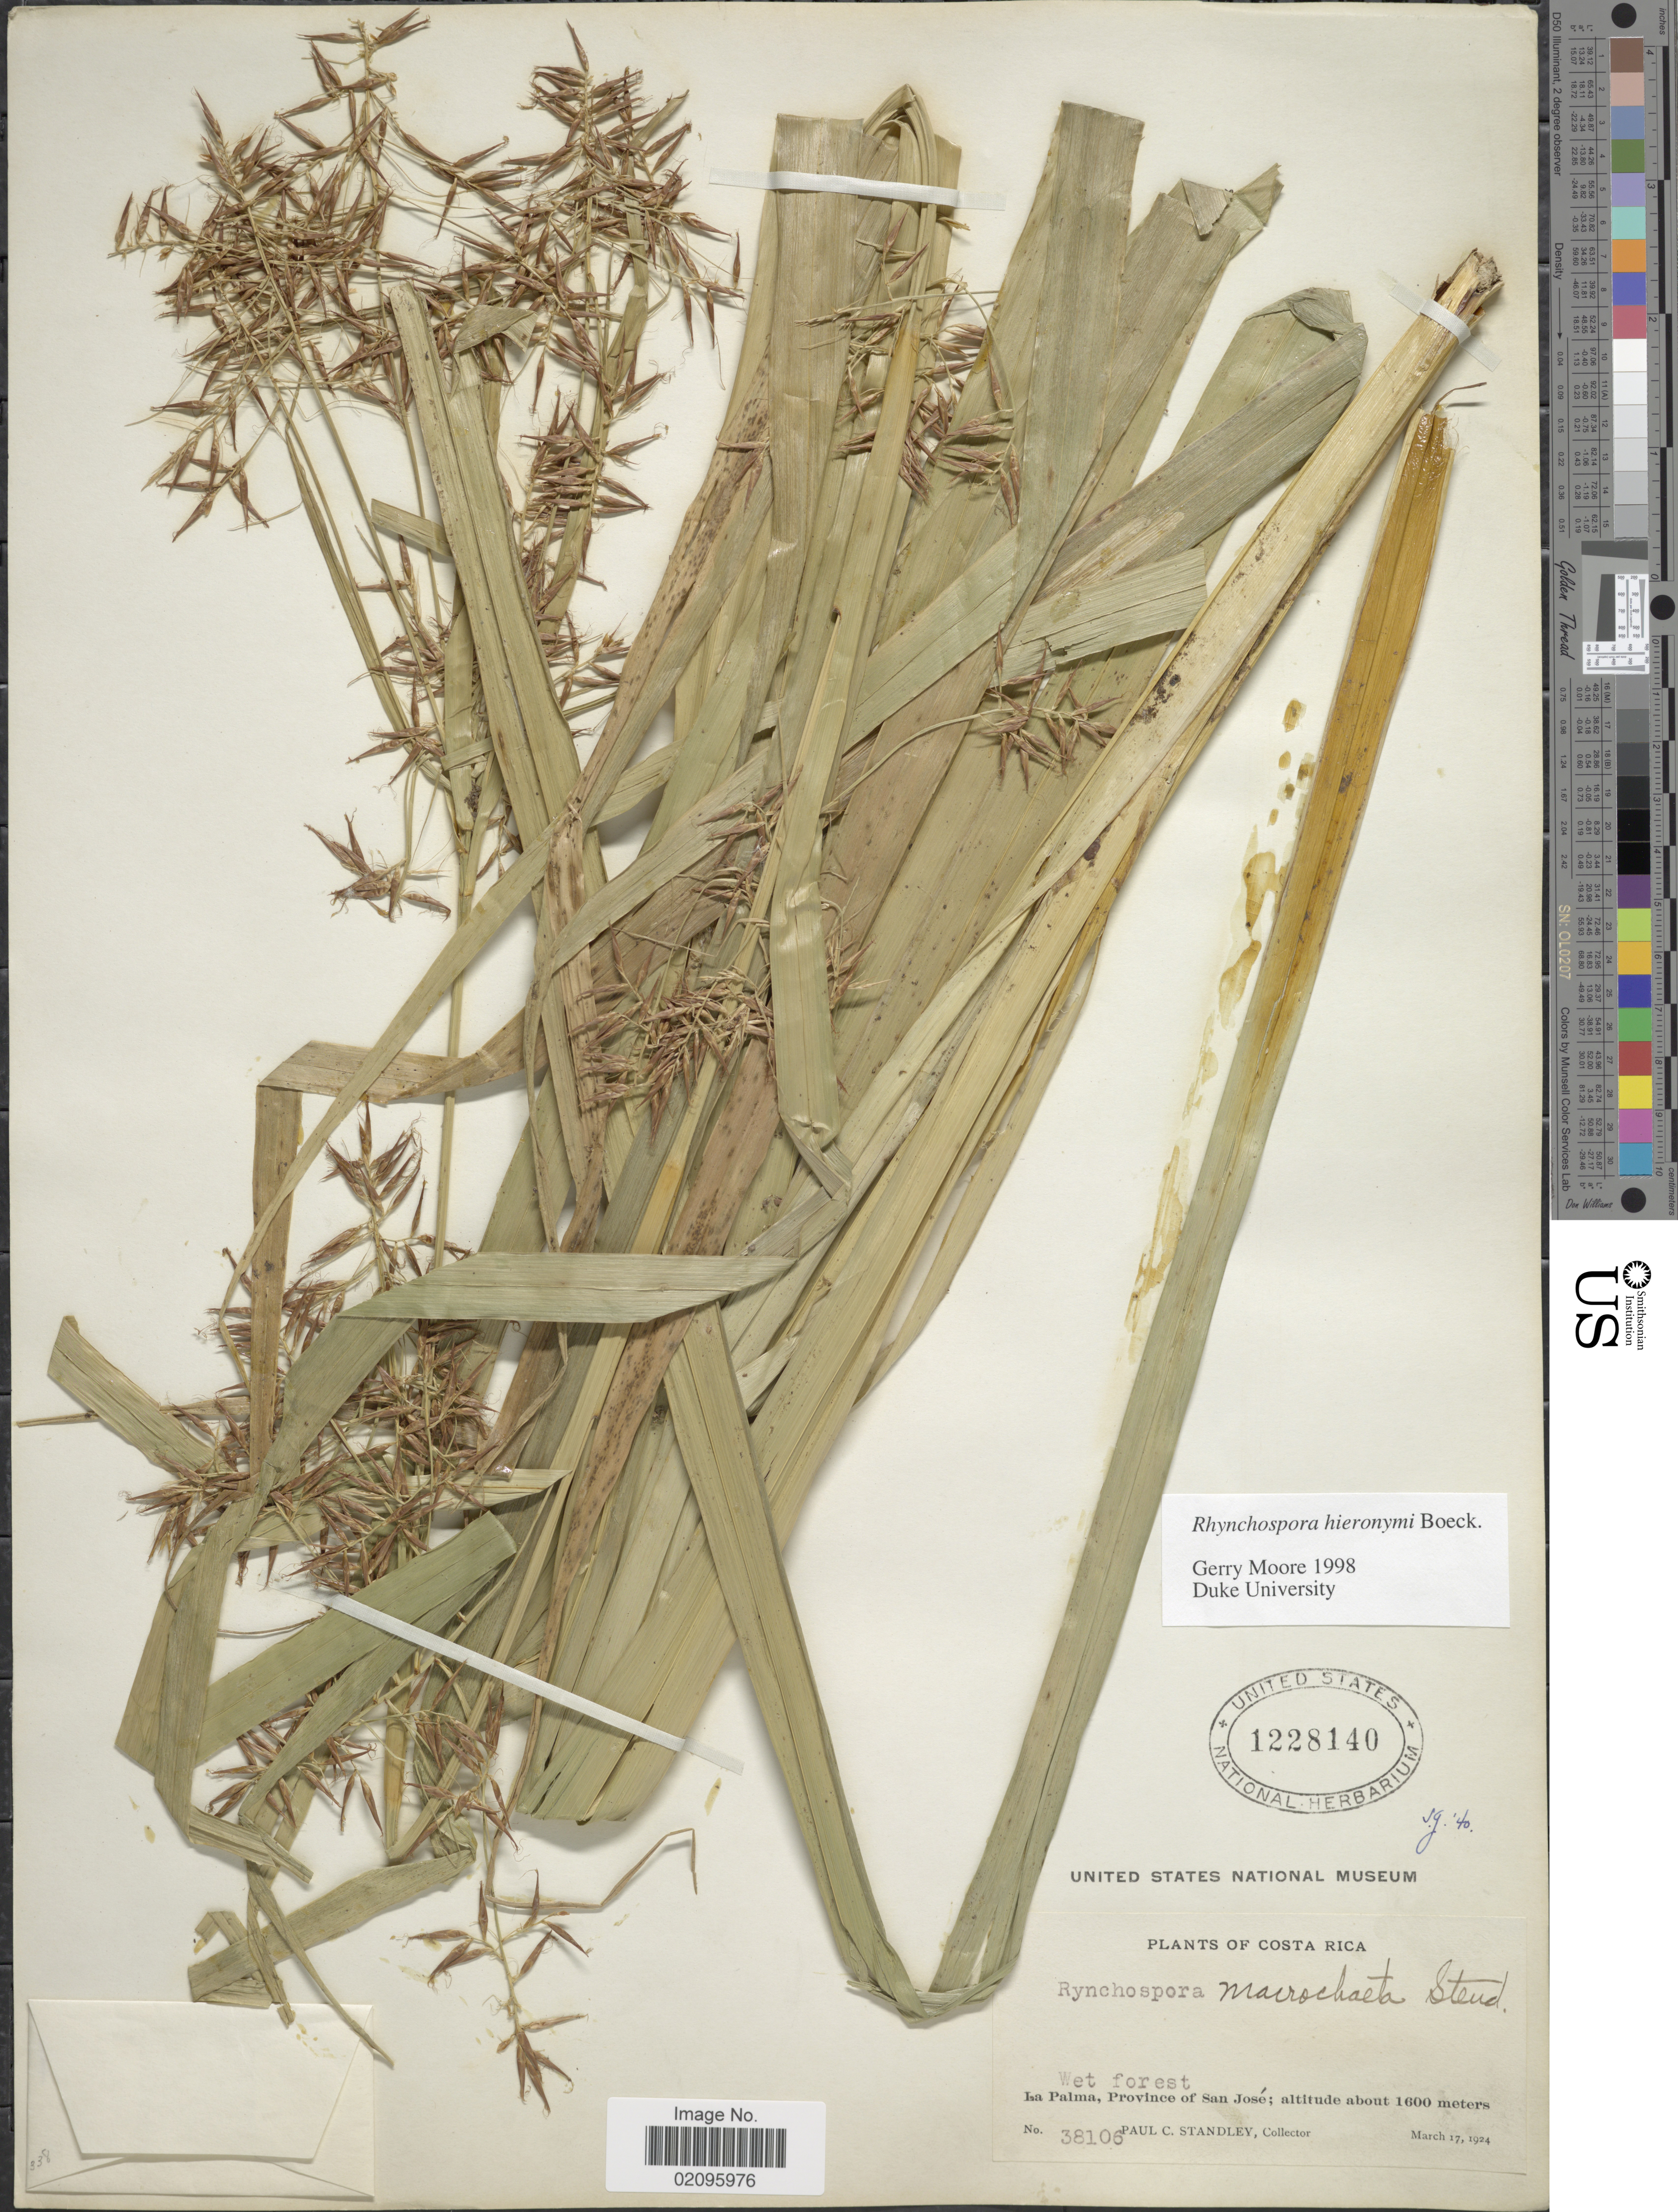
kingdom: Plantae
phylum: Tracheophyta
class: Liliopsida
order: Poales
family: Cyperaceae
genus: Rhynchospora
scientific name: Rhynchospora hieronymi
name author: Boeckeler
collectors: P. C. Standley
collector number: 38106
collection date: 1924-03-17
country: Costa Rica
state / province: San José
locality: La Palma.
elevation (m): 1600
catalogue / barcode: US 1228140